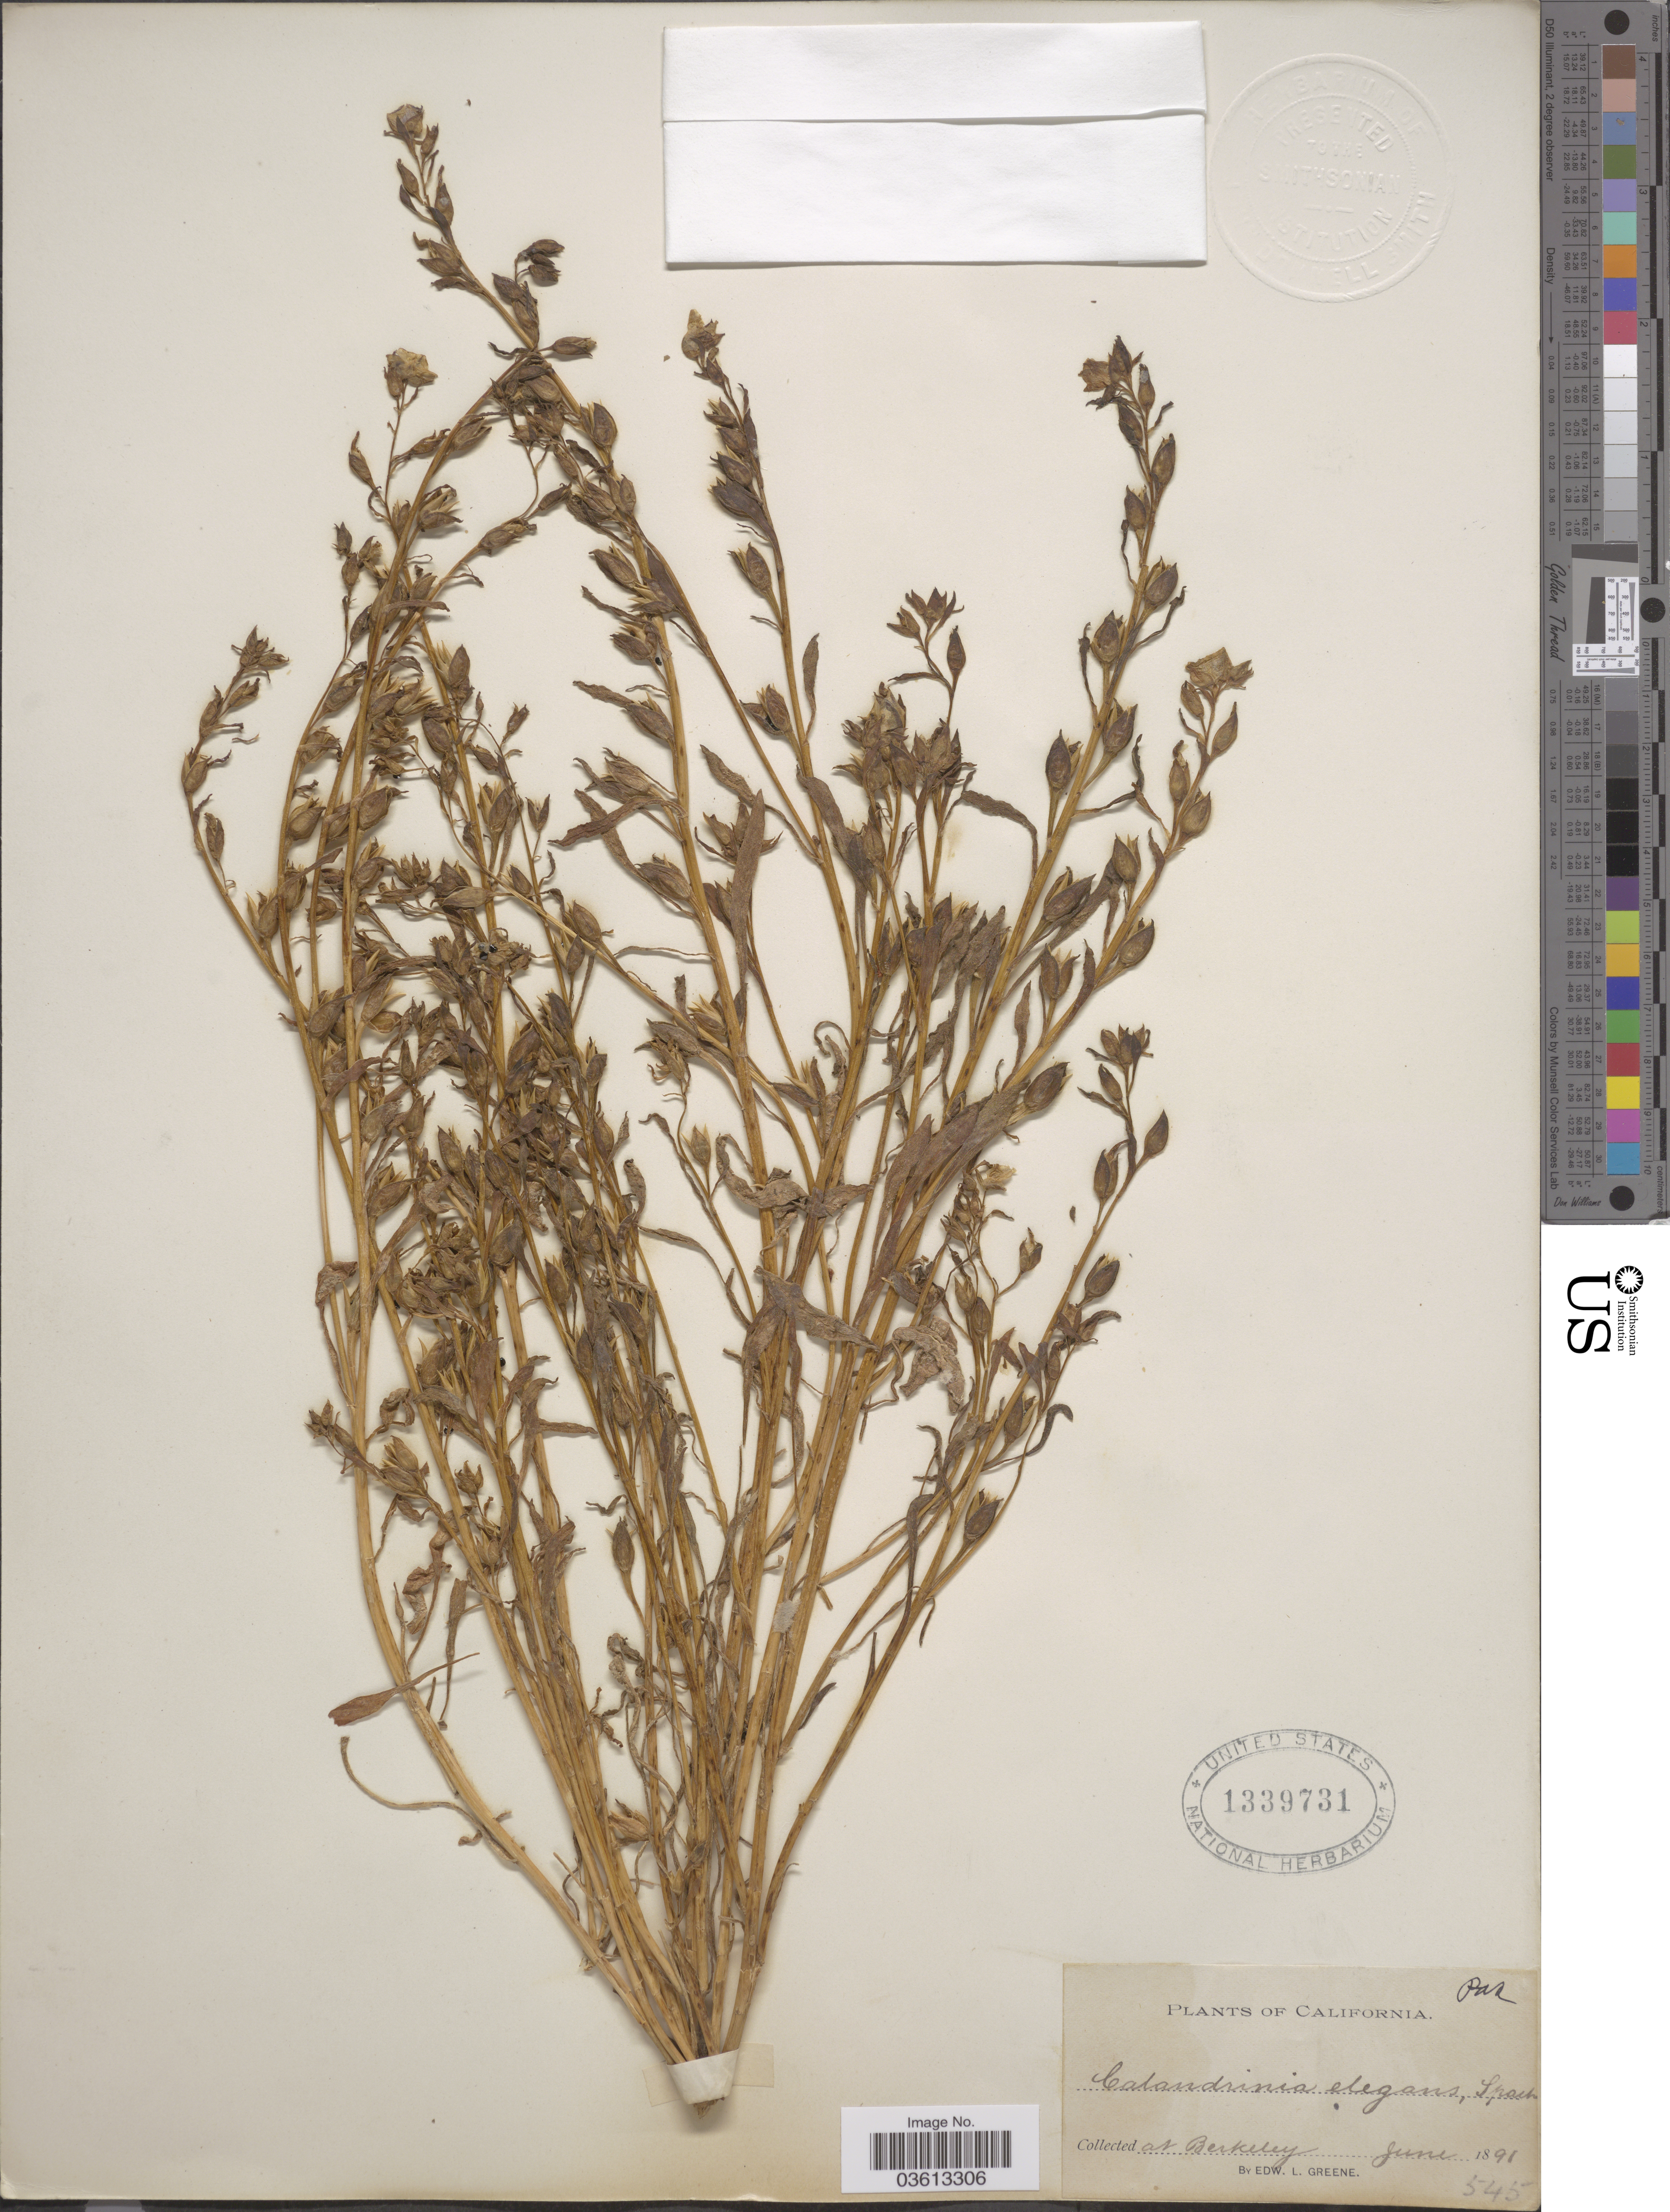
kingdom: Plantae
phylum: Tracheophyta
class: Magnoliopsida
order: Caryophyllales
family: Montiaceae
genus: Calandrinia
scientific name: Calandrinia ciliata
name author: (Ruiz & Pav.) DC.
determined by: Strong, Mark T., (BOT), Smithsonian Institution - National Museum of Natural History (UNITED STATES)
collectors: E. L. Greene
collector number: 545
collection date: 1891-06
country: United States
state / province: California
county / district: Alameda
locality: At Berkeley.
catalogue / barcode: US 1339731